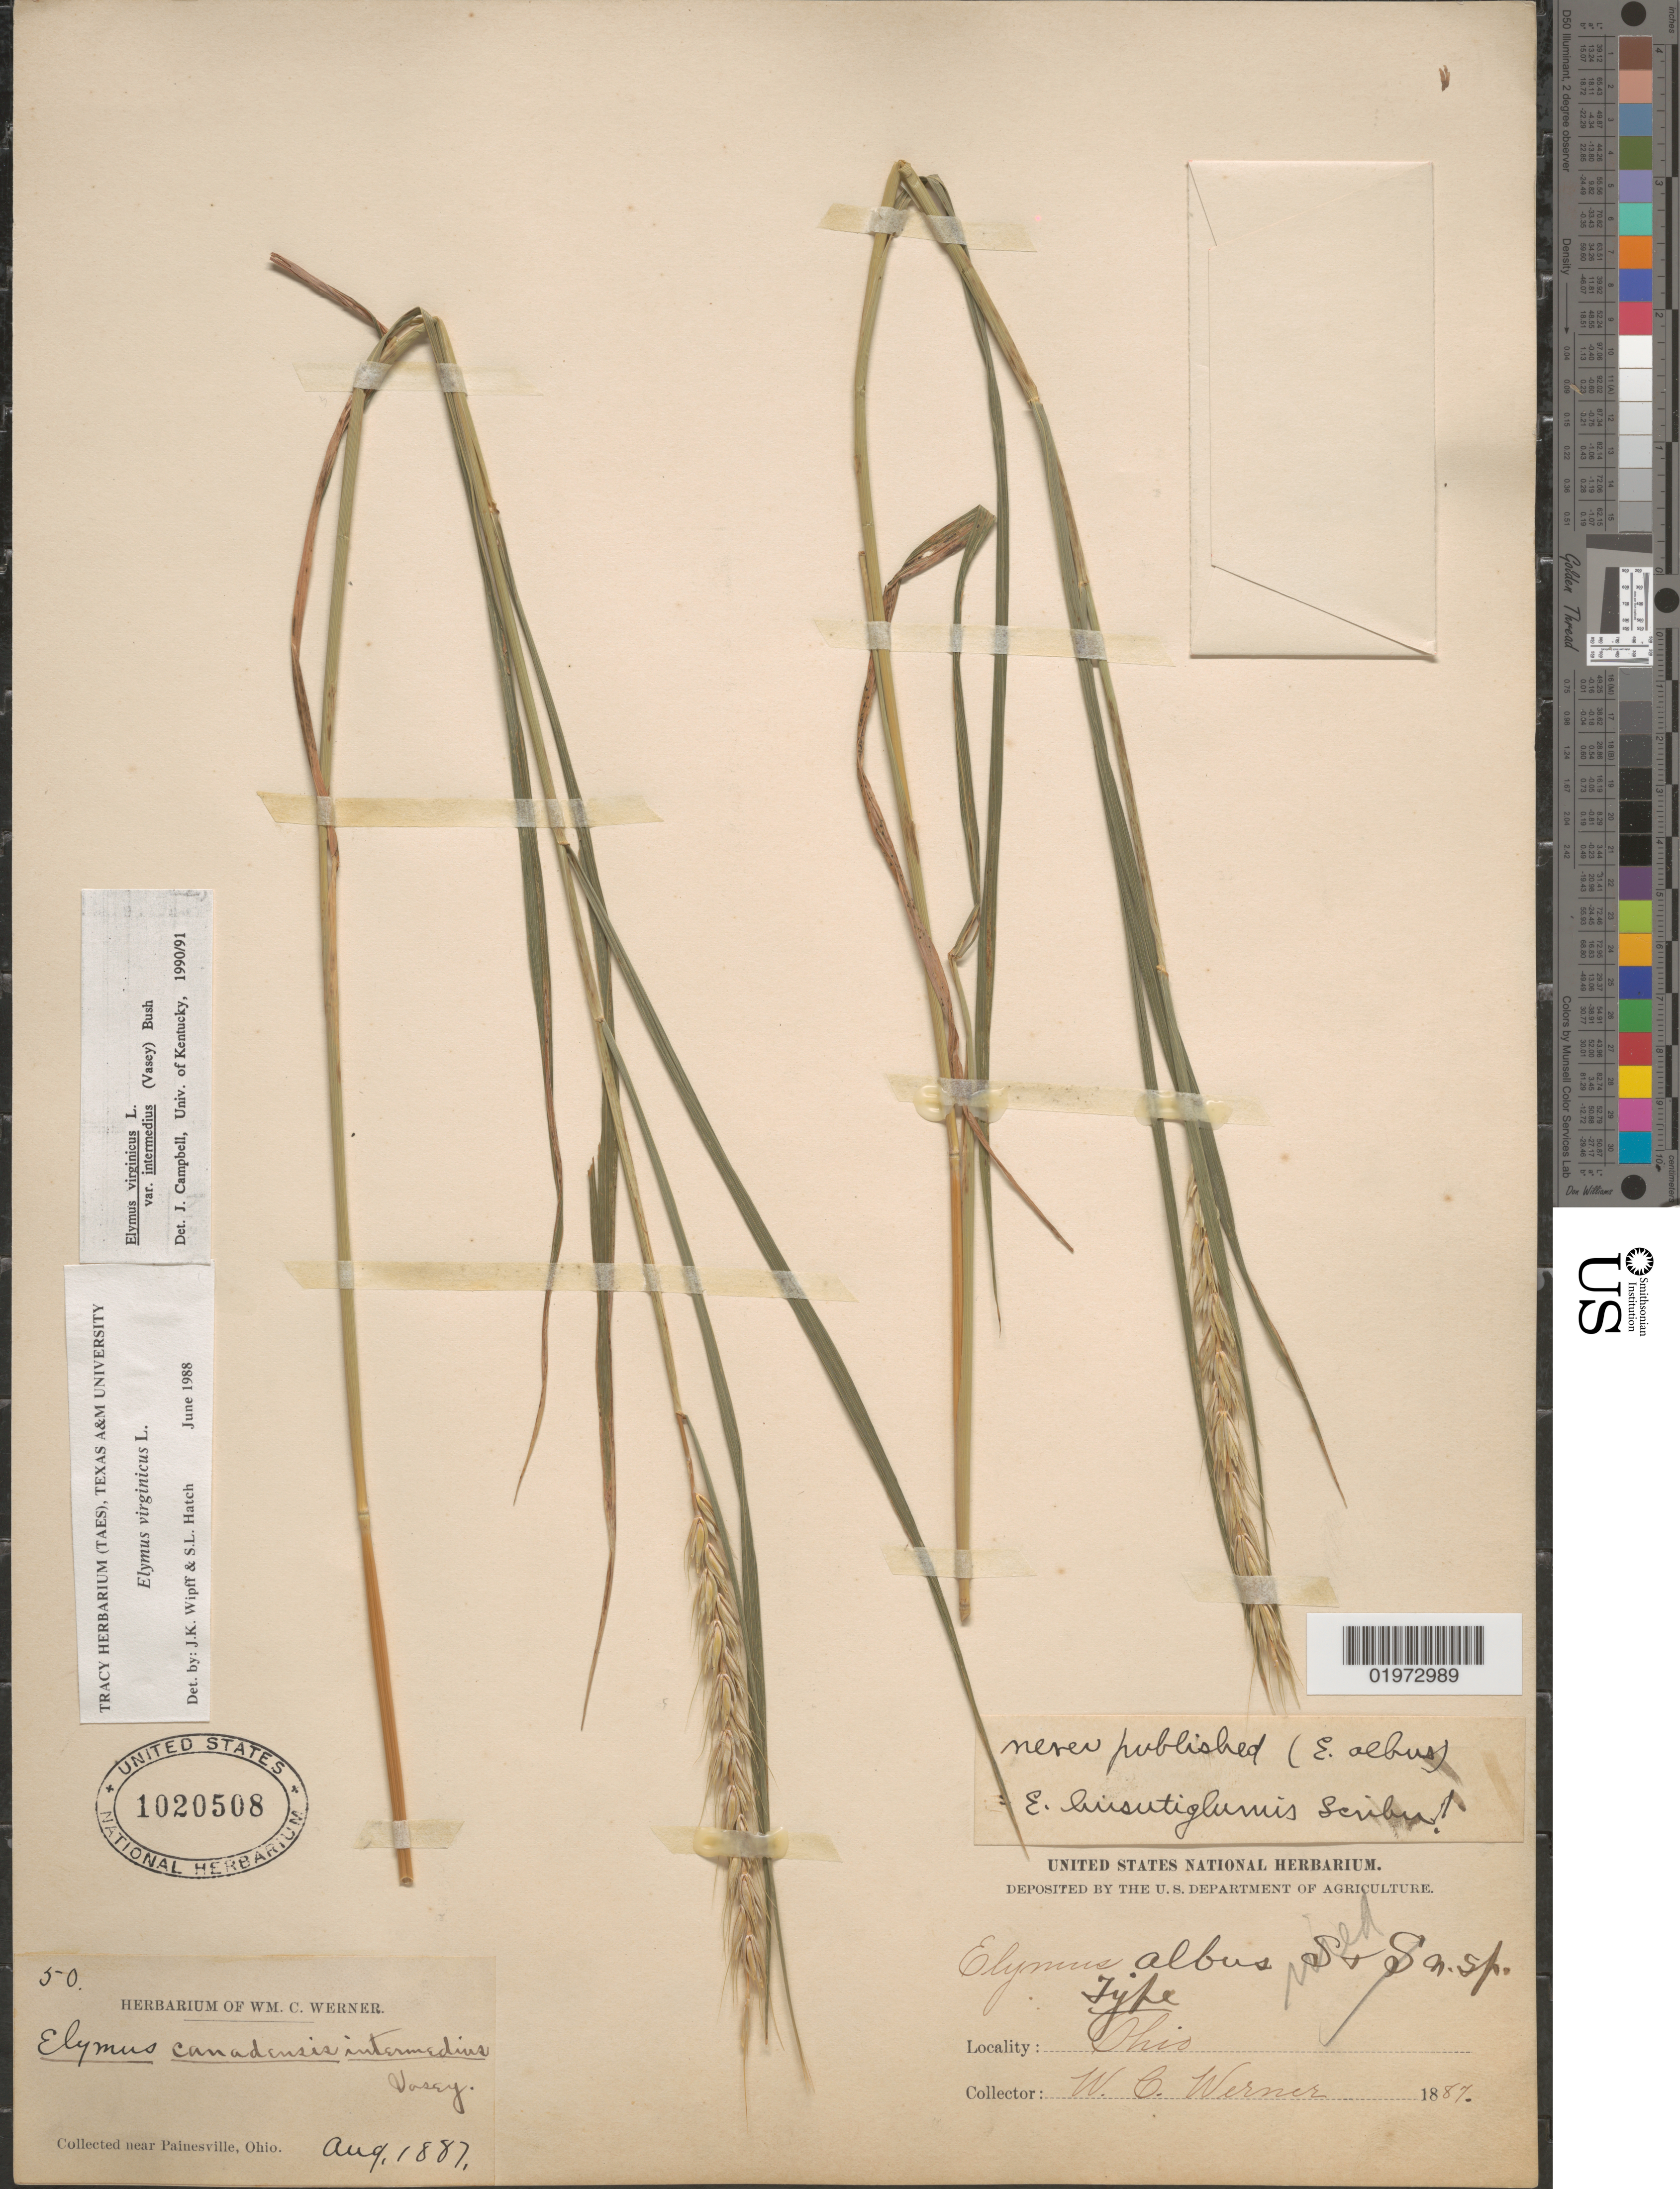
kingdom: Plantae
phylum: Tracheophyta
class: Liliopsida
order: Poales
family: Poaceae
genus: Elymus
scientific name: Elymus virginicus var. intermedius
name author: L.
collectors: W. Werner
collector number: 50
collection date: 1887-08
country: United States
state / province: Ohio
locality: Near Painesville.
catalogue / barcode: US 1020508